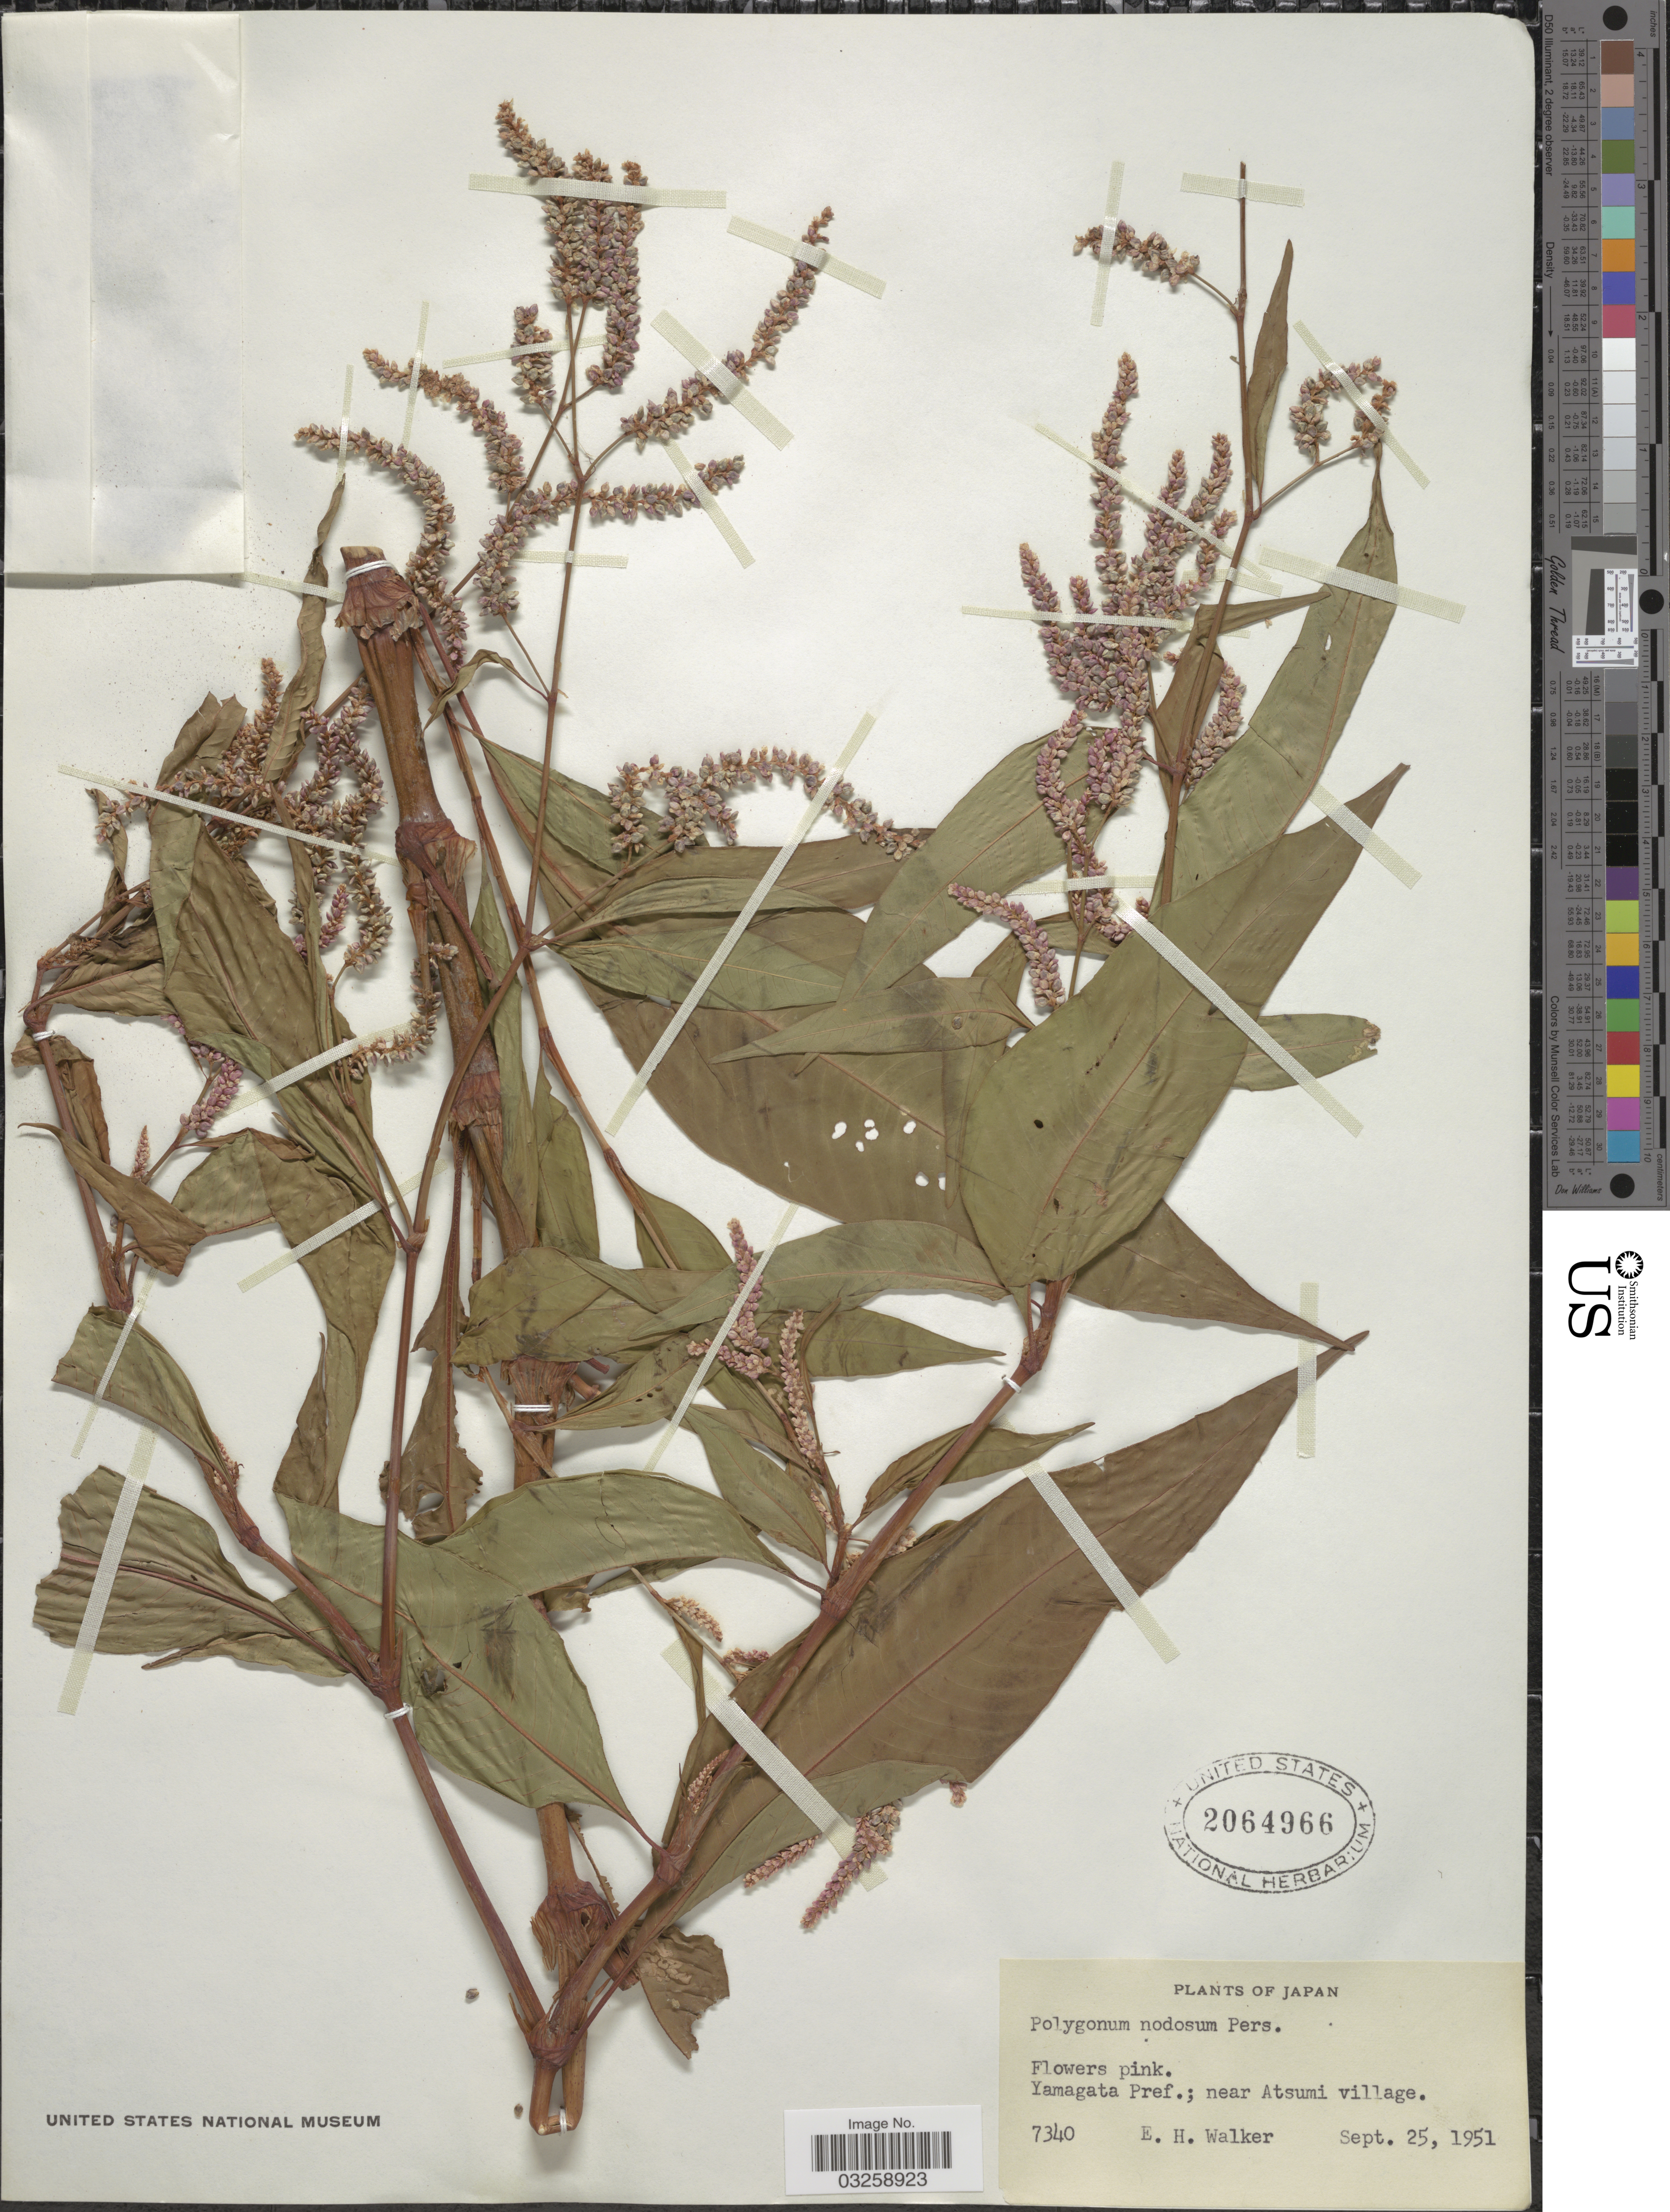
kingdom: Plantae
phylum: Tracheophyta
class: Magnoliopsida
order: Caryophyllales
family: Polygonaceae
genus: Polygonum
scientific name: Polygonum nodosum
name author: Pers.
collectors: E. H. Walker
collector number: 7340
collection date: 1951-09-25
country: Japan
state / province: Yamagata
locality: Yamagata Pref.; near Atsumi village.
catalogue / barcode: US 2064966